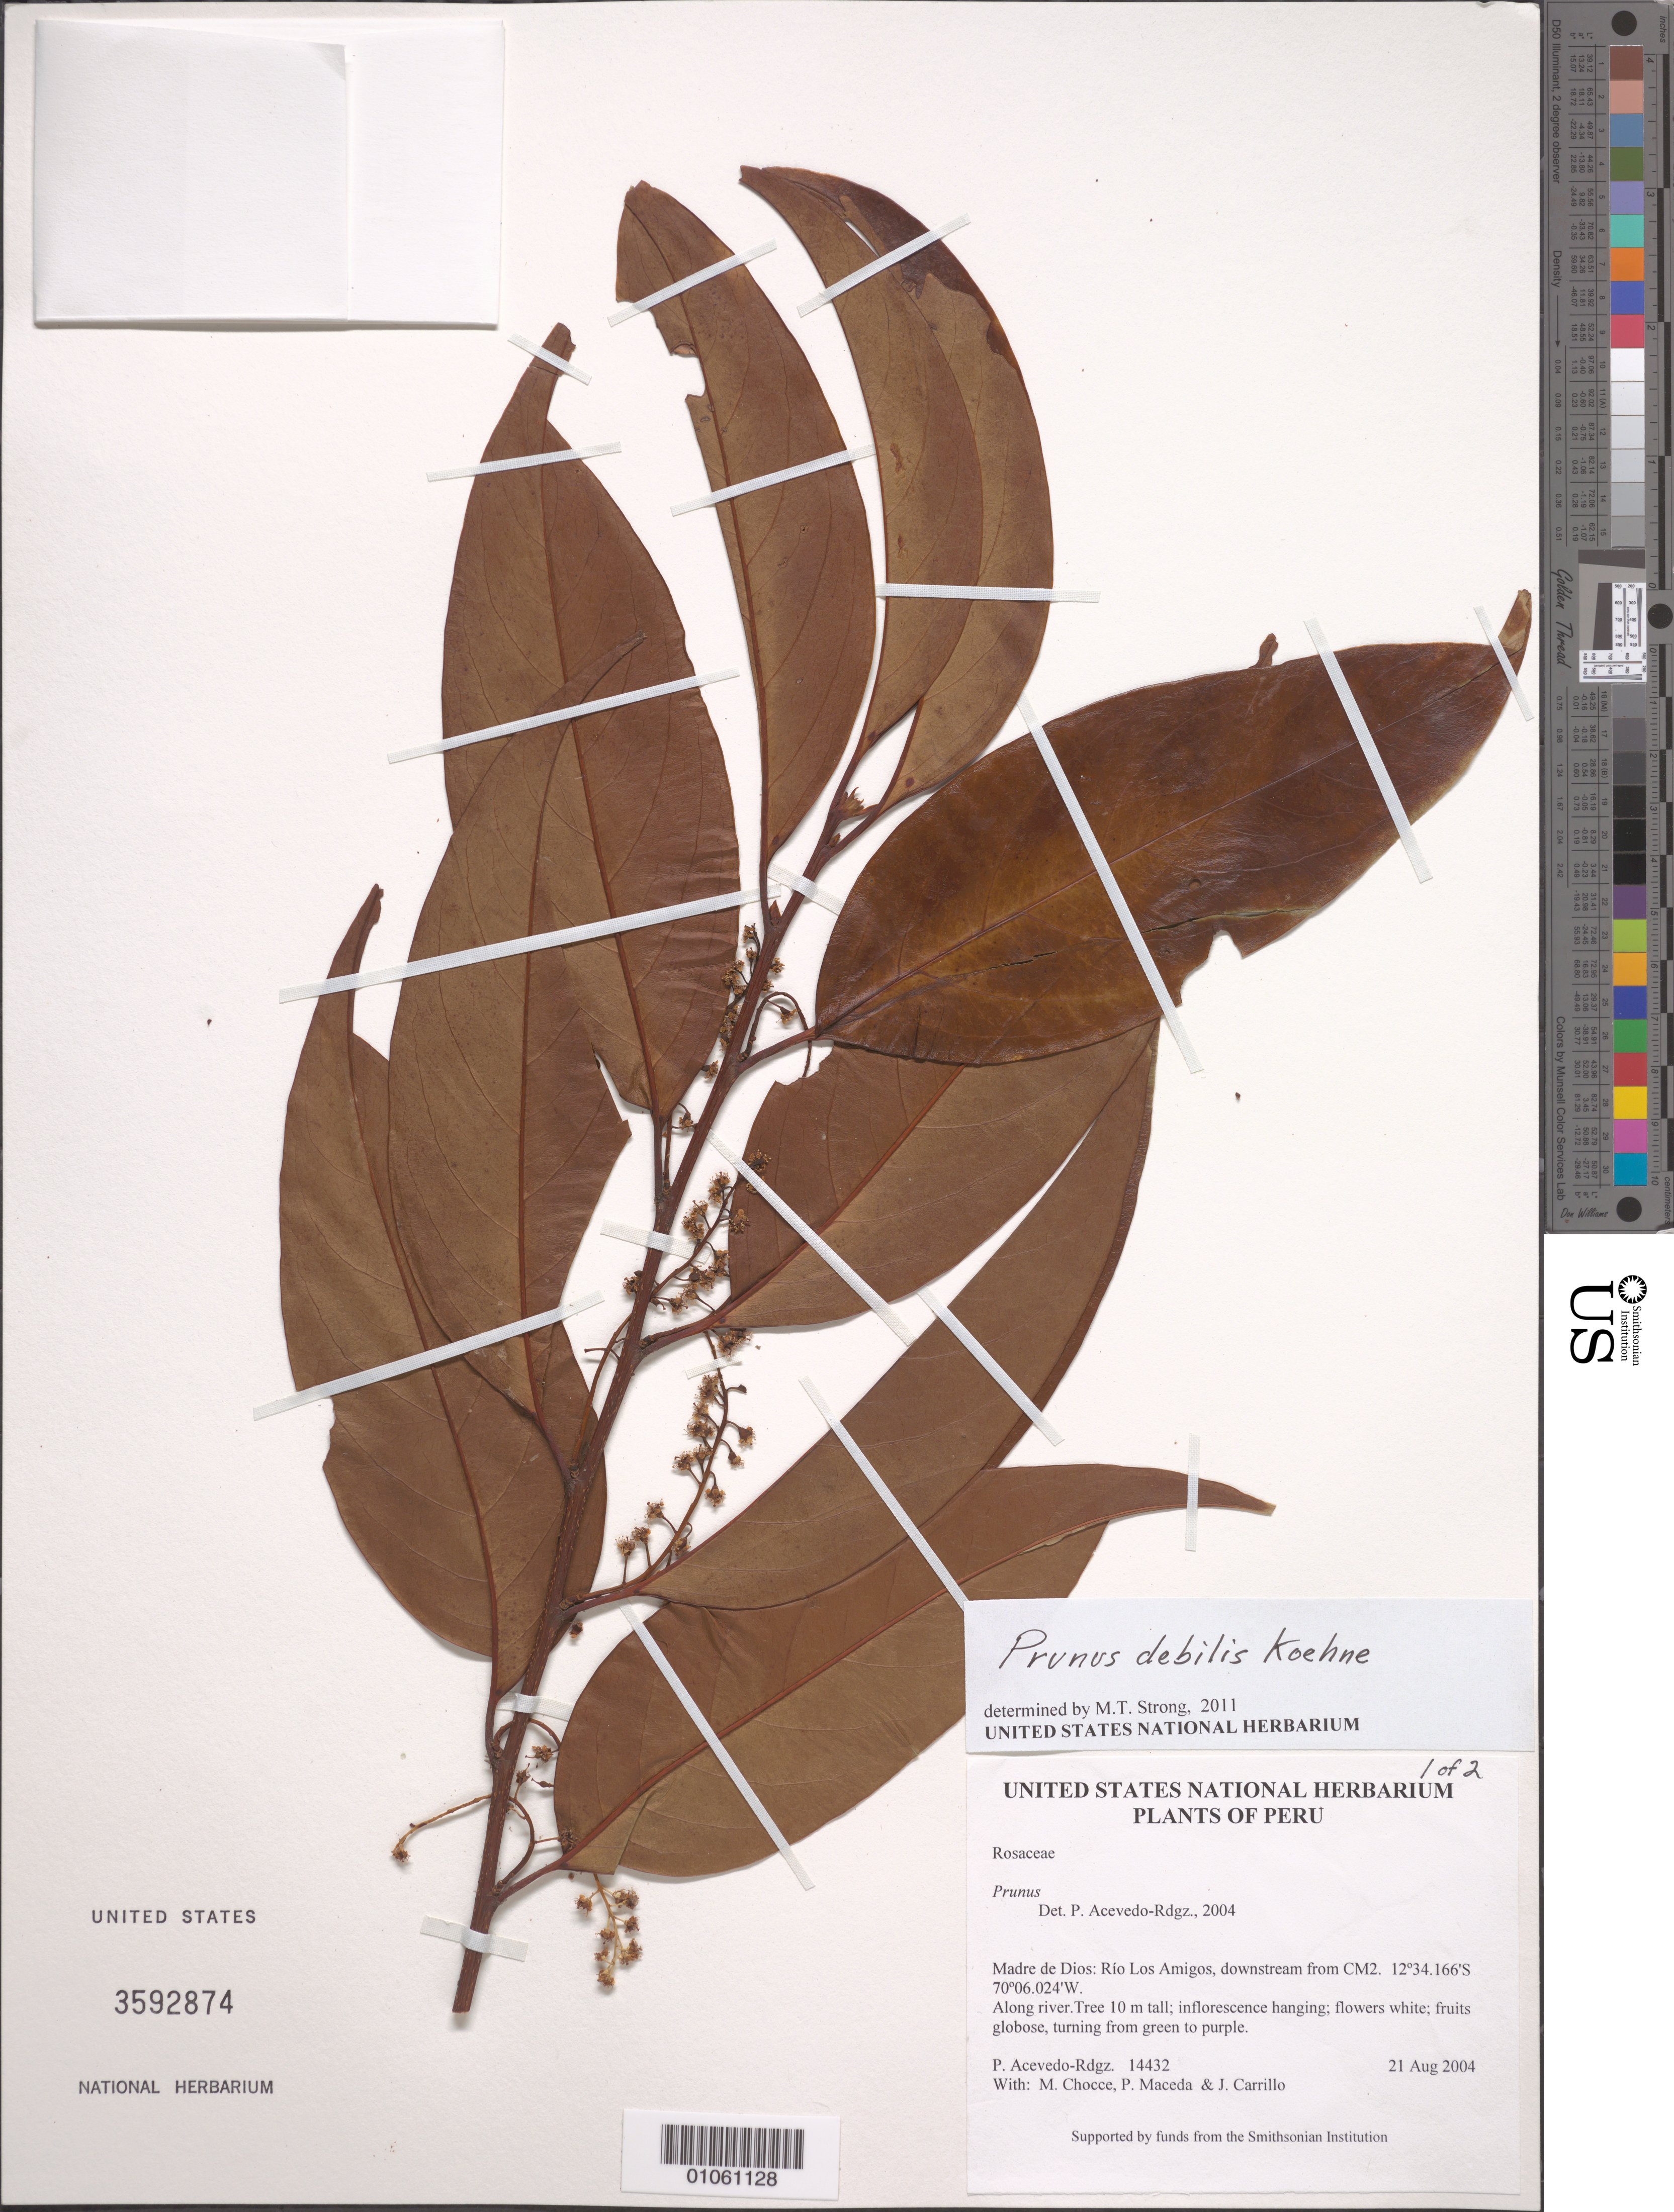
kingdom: Plantae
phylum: Tracheophyta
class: Magnoliopsida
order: Rosales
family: Rosaceae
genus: Prunus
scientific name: Prunus debilis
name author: Koehne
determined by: Strong, M. T., (US), Smithsonian Institution - National Museum of Natural History (UNITED STATES)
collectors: P. Acevedo-Rodr., M. Chocce, P. Maceda & J. Carrillo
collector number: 14432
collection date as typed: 21 Aug 2004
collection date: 2004-08-21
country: Peru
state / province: Madre de Dios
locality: Madre de Dios: Río Los Amigos, downstream from CM2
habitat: Along river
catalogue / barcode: US 3592874